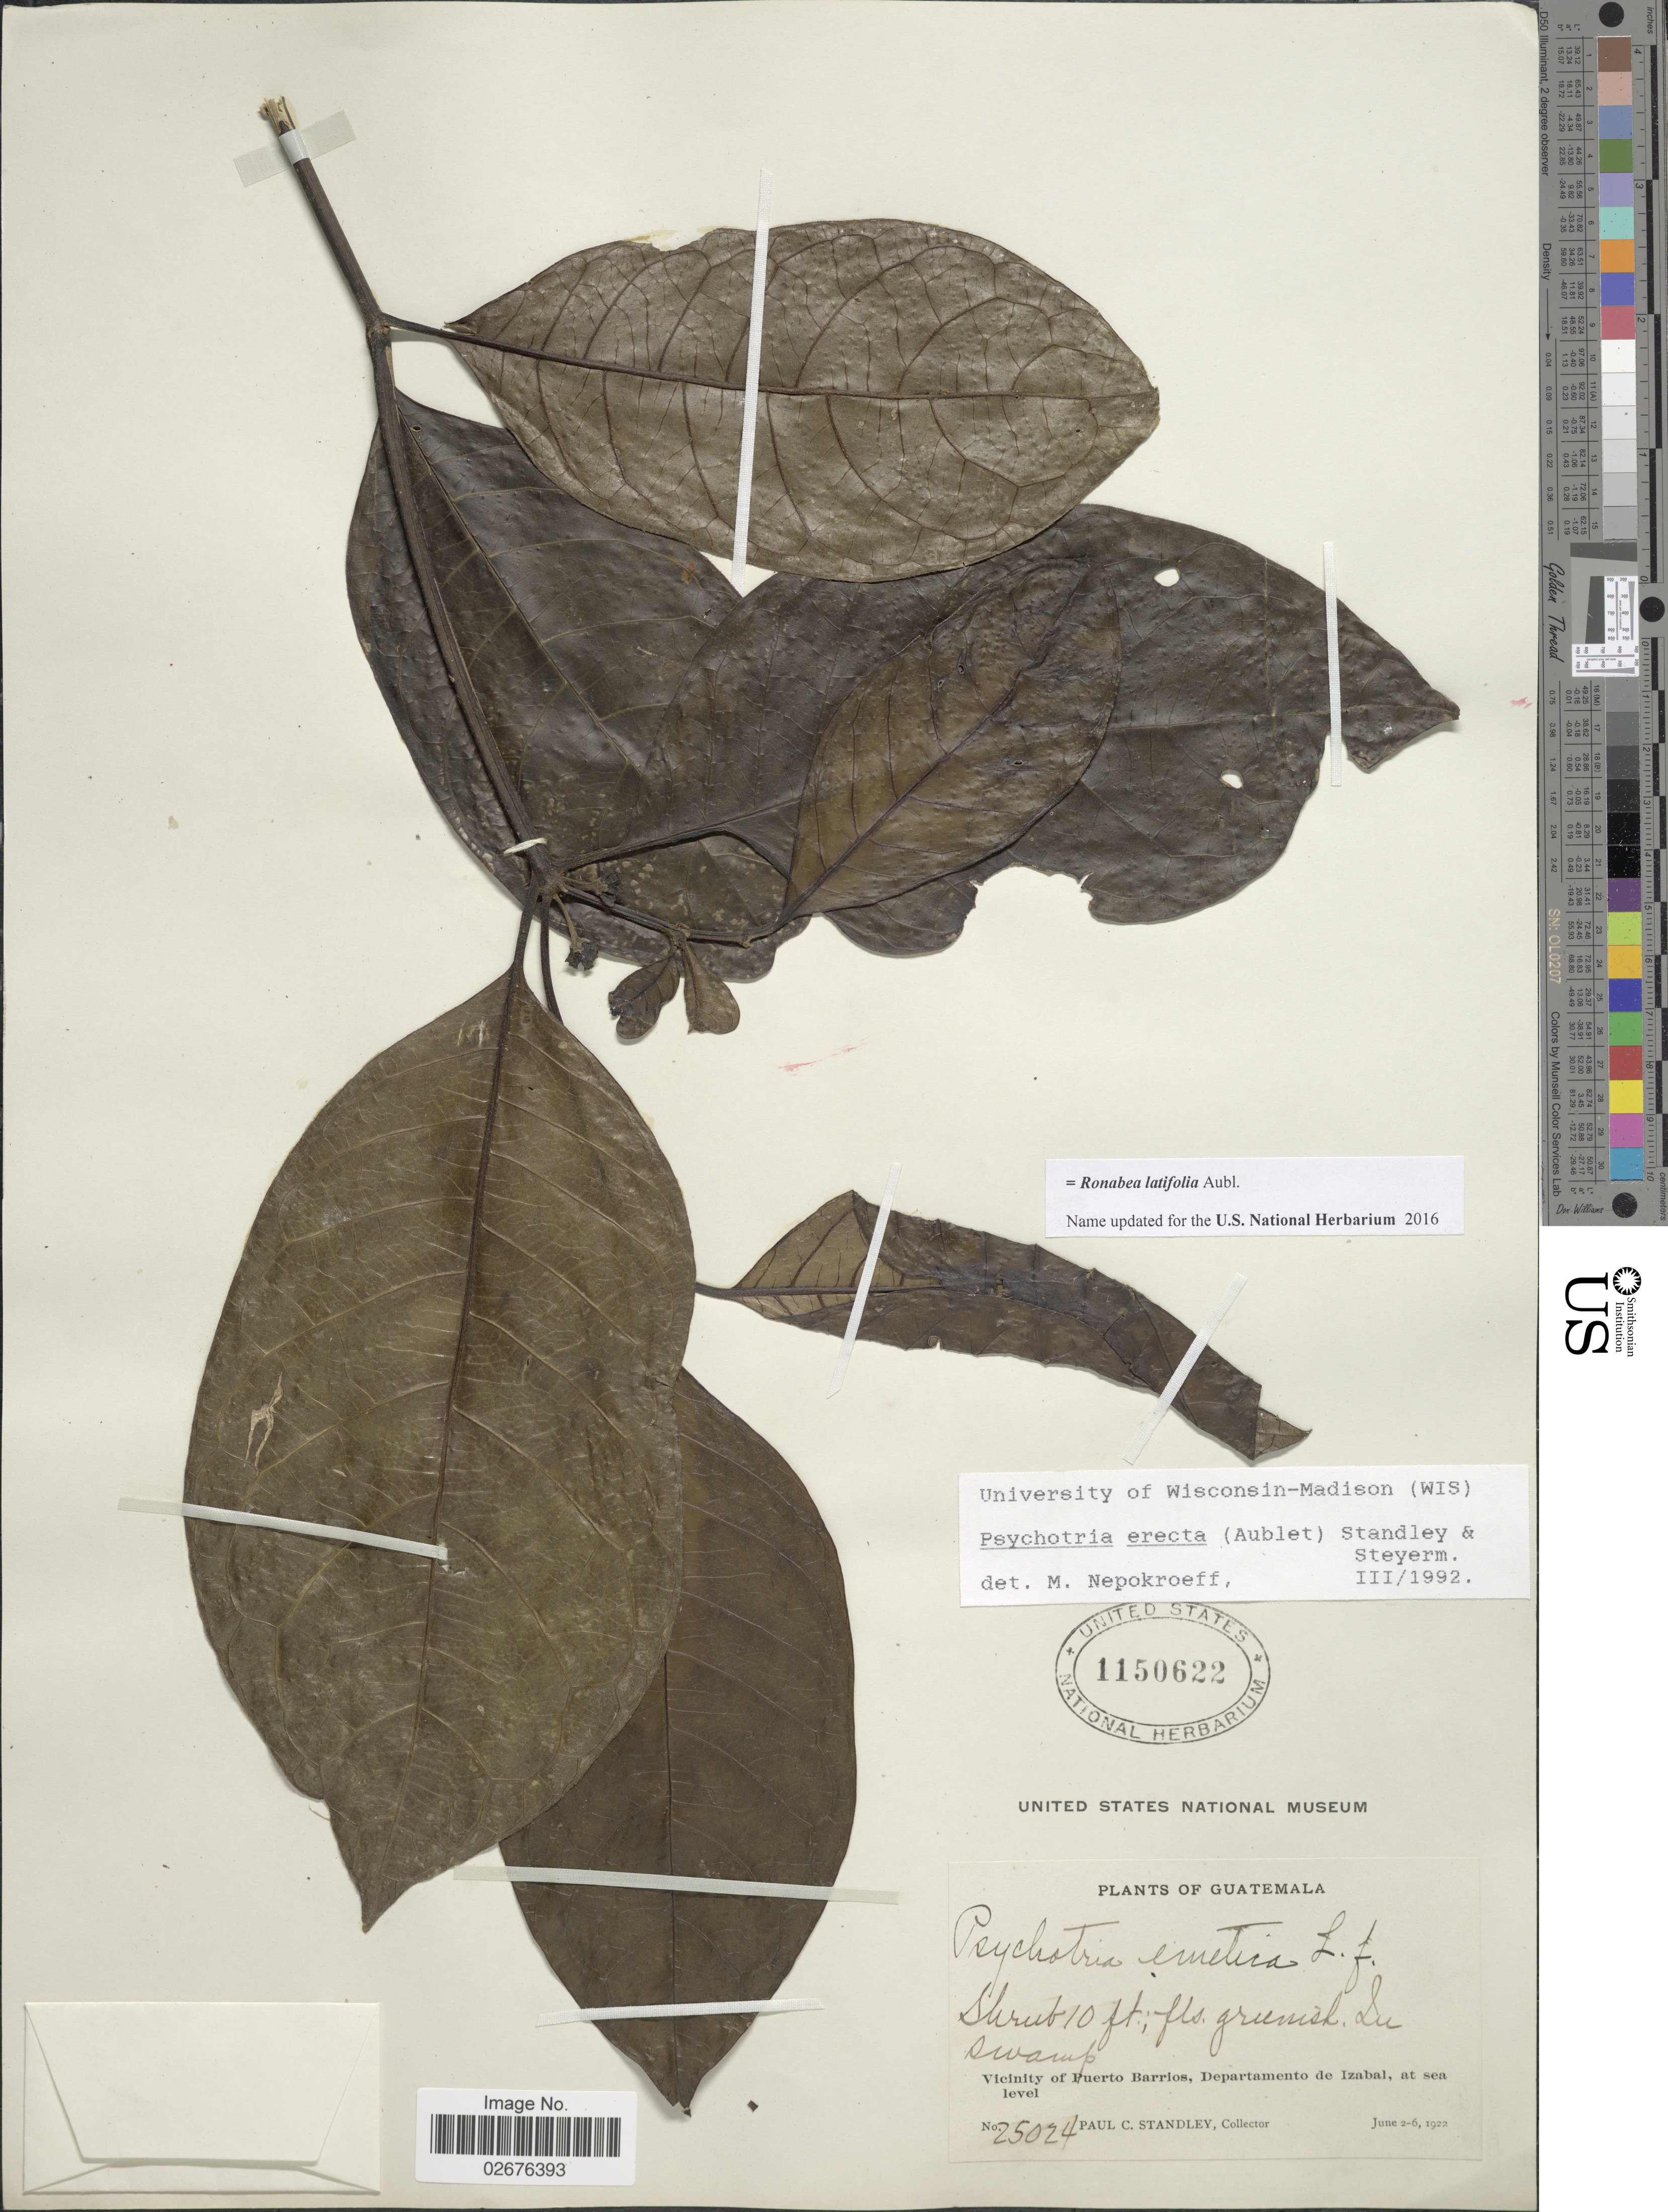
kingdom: Plantae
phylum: Tracheophyta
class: Magnoliopsida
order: Gentianales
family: Rubiaceae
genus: Ronabea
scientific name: Ronabea latifolia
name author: Aubl.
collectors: P. C. Standley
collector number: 25024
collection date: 1922-06-02/1922-06-06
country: Guatemala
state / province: Izabal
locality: Vicinity of Puerto Barrios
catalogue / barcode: US 1150622